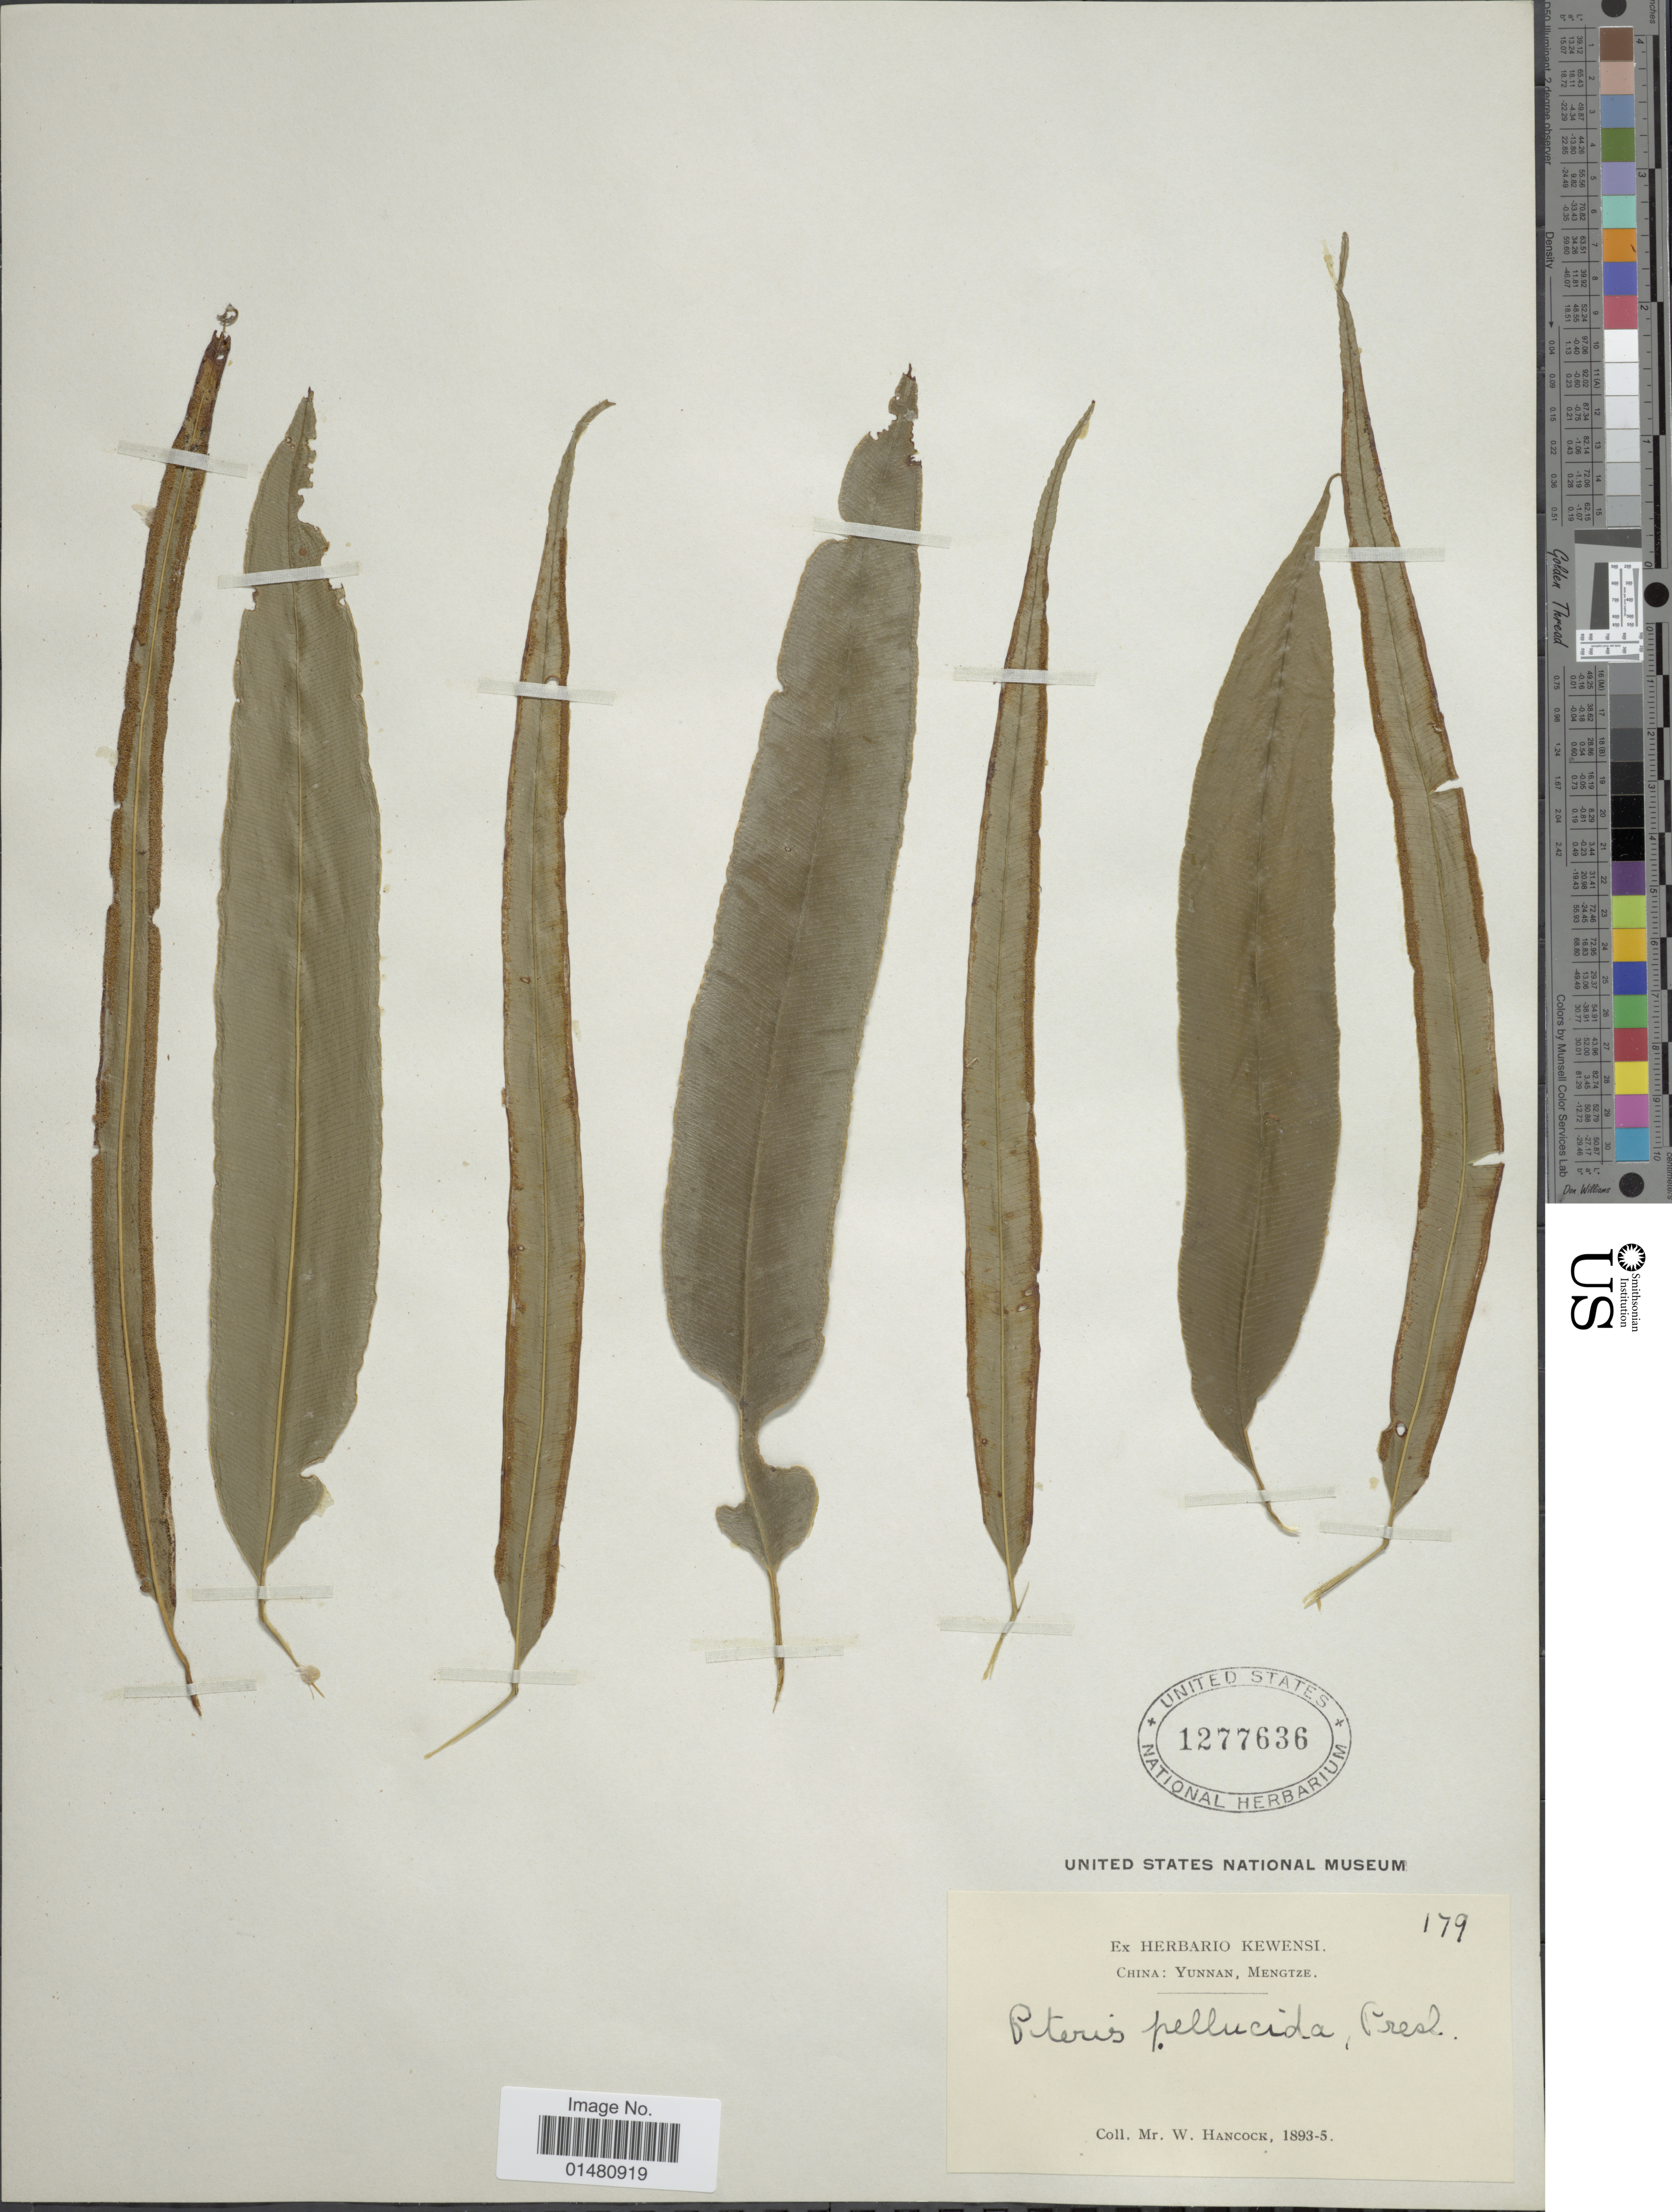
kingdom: Plantae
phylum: Tracheophyta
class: Polypodiopsida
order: Polypodiales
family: Pteridaceae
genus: Pteris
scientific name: Pteris pellucida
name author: C. Presl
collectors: W. Hancock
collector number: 179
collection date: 1893/1895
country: China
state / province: Yunnan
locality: Mengtze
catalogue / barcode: US 1277636